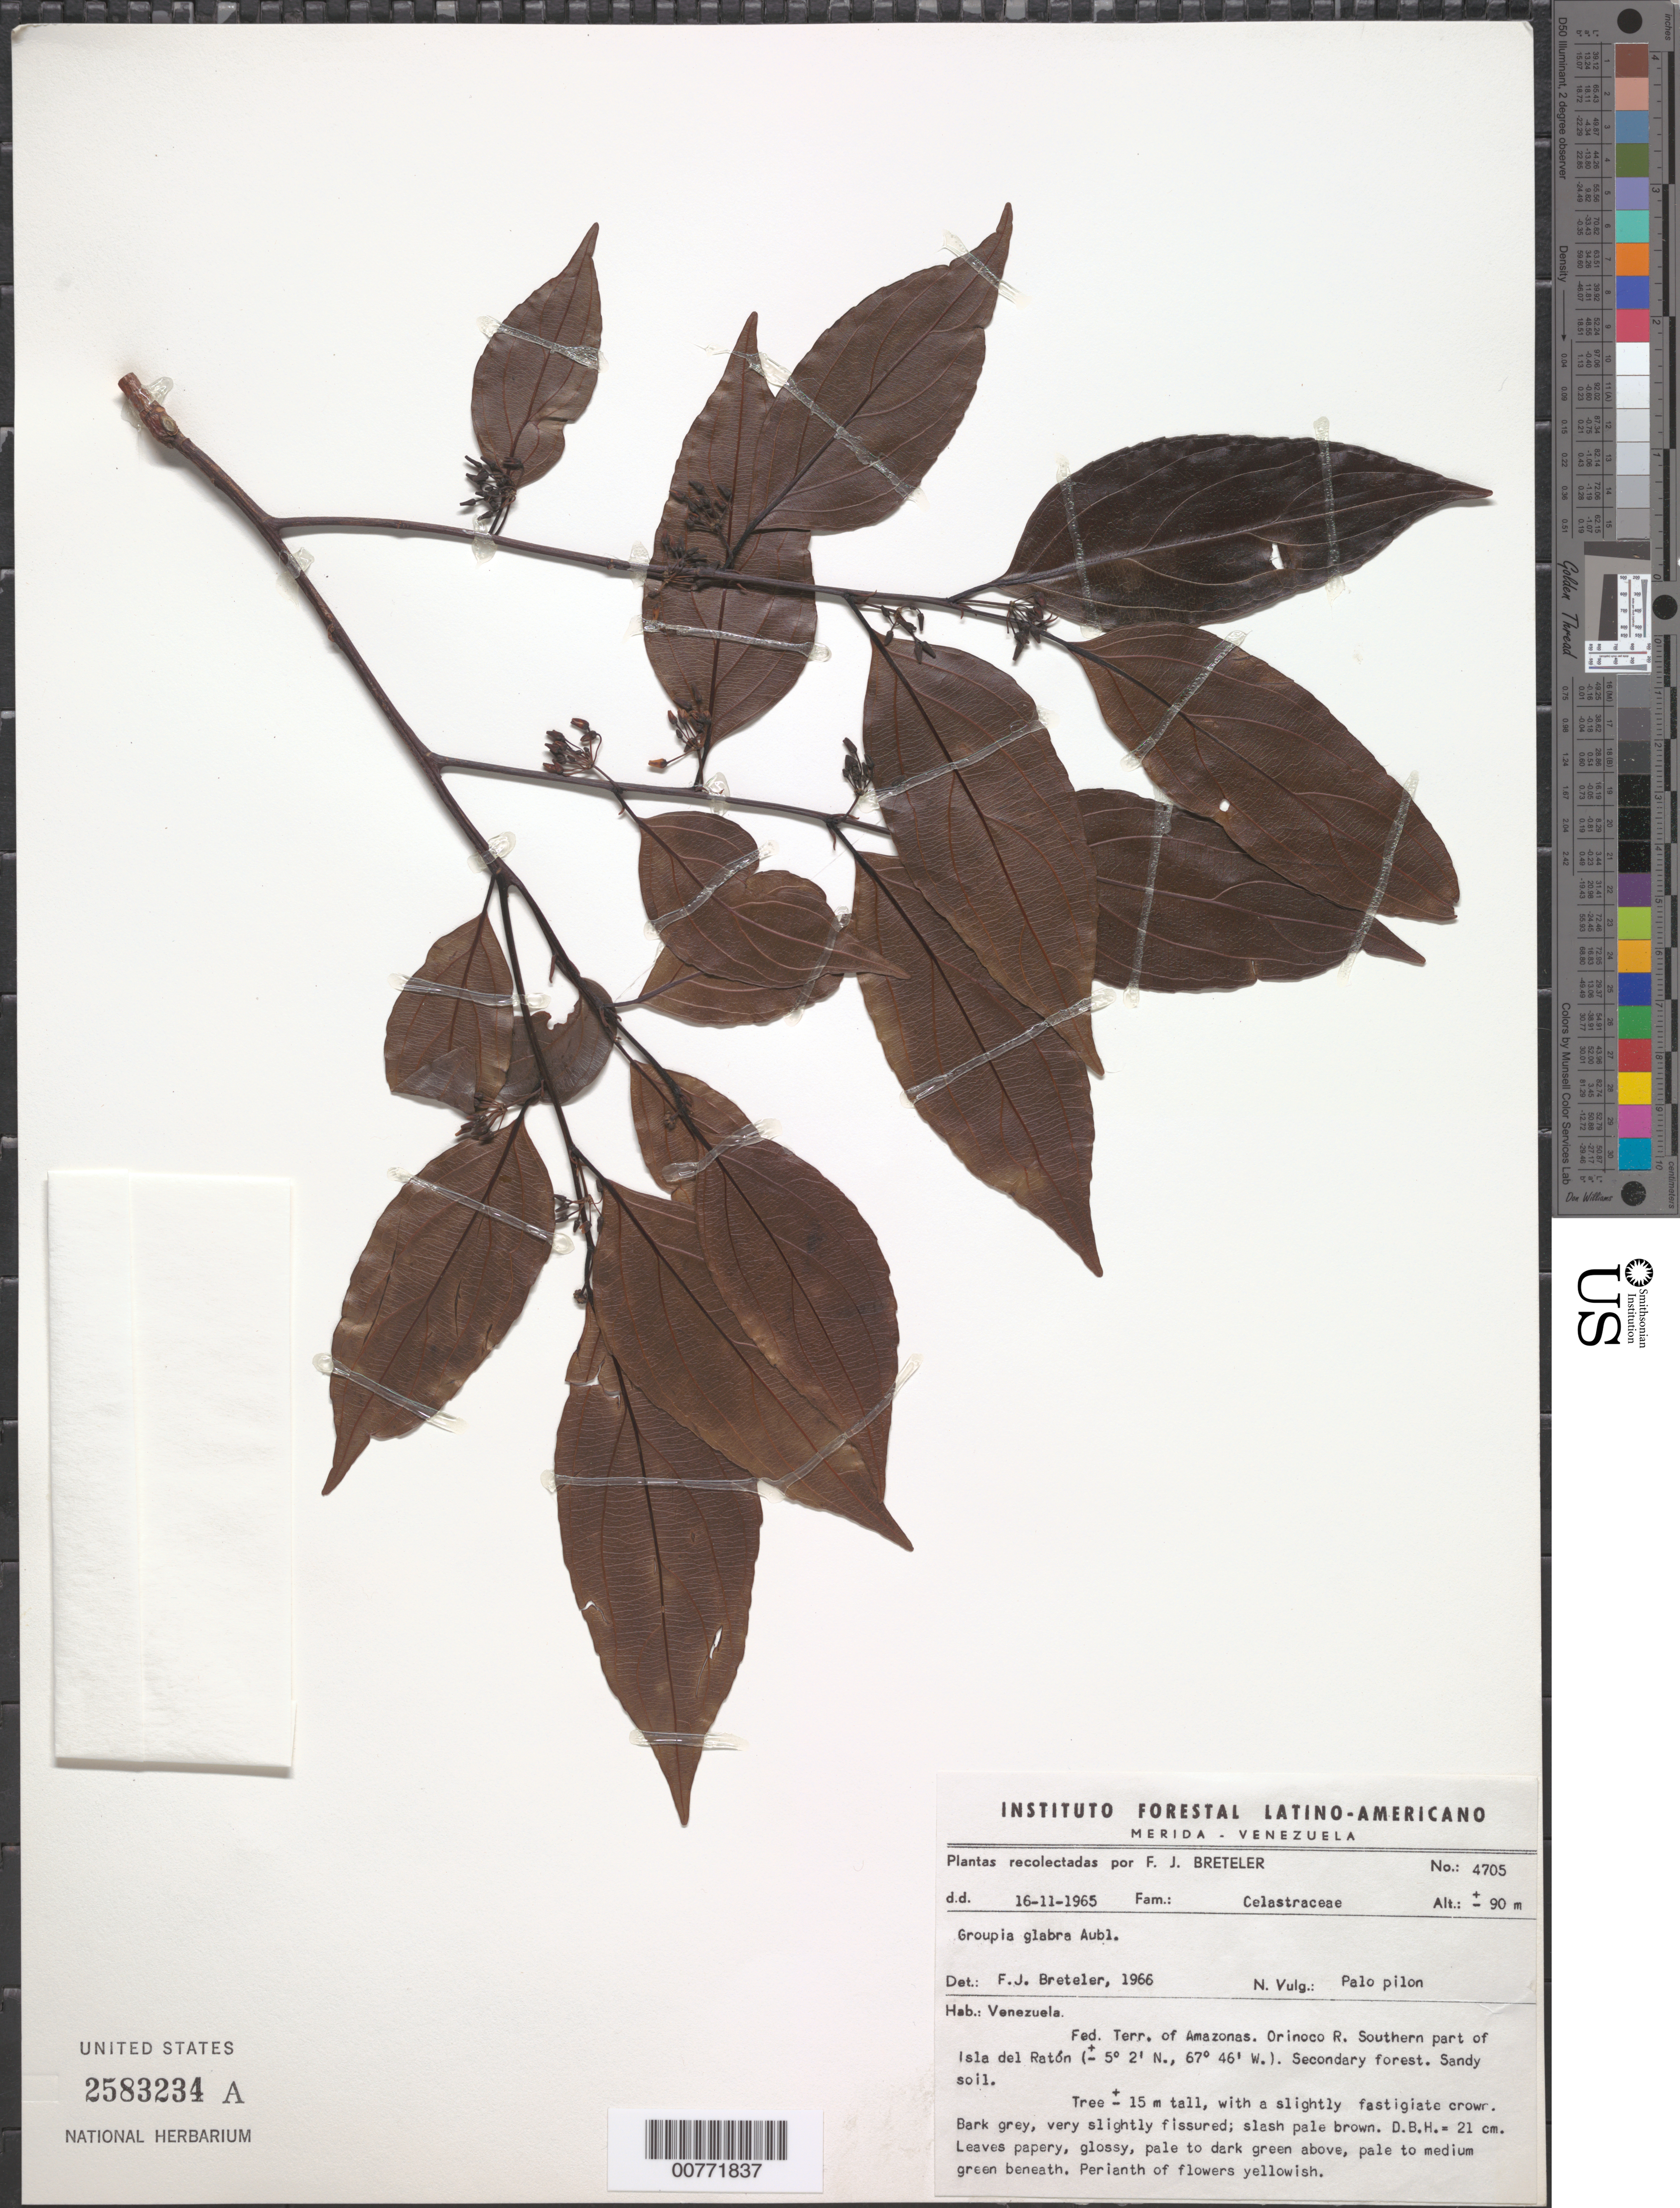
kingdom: Plantae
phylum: Tracheophyta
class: Magnoliopsida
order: Malpighiales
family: Goupiaceae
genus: Goupia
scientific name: Goupia glabra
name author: Aubl.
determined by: Breteler, F. J.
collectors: F. J. Breteler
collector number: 4705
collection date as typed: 16-Nov-65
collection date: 1965-11-16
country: Venezuela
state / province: Amazonas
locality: Orinoco R., southern part of Isla del Raton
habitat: Secondary forest, sandy soil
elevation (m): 90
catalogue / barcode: US 2583234A